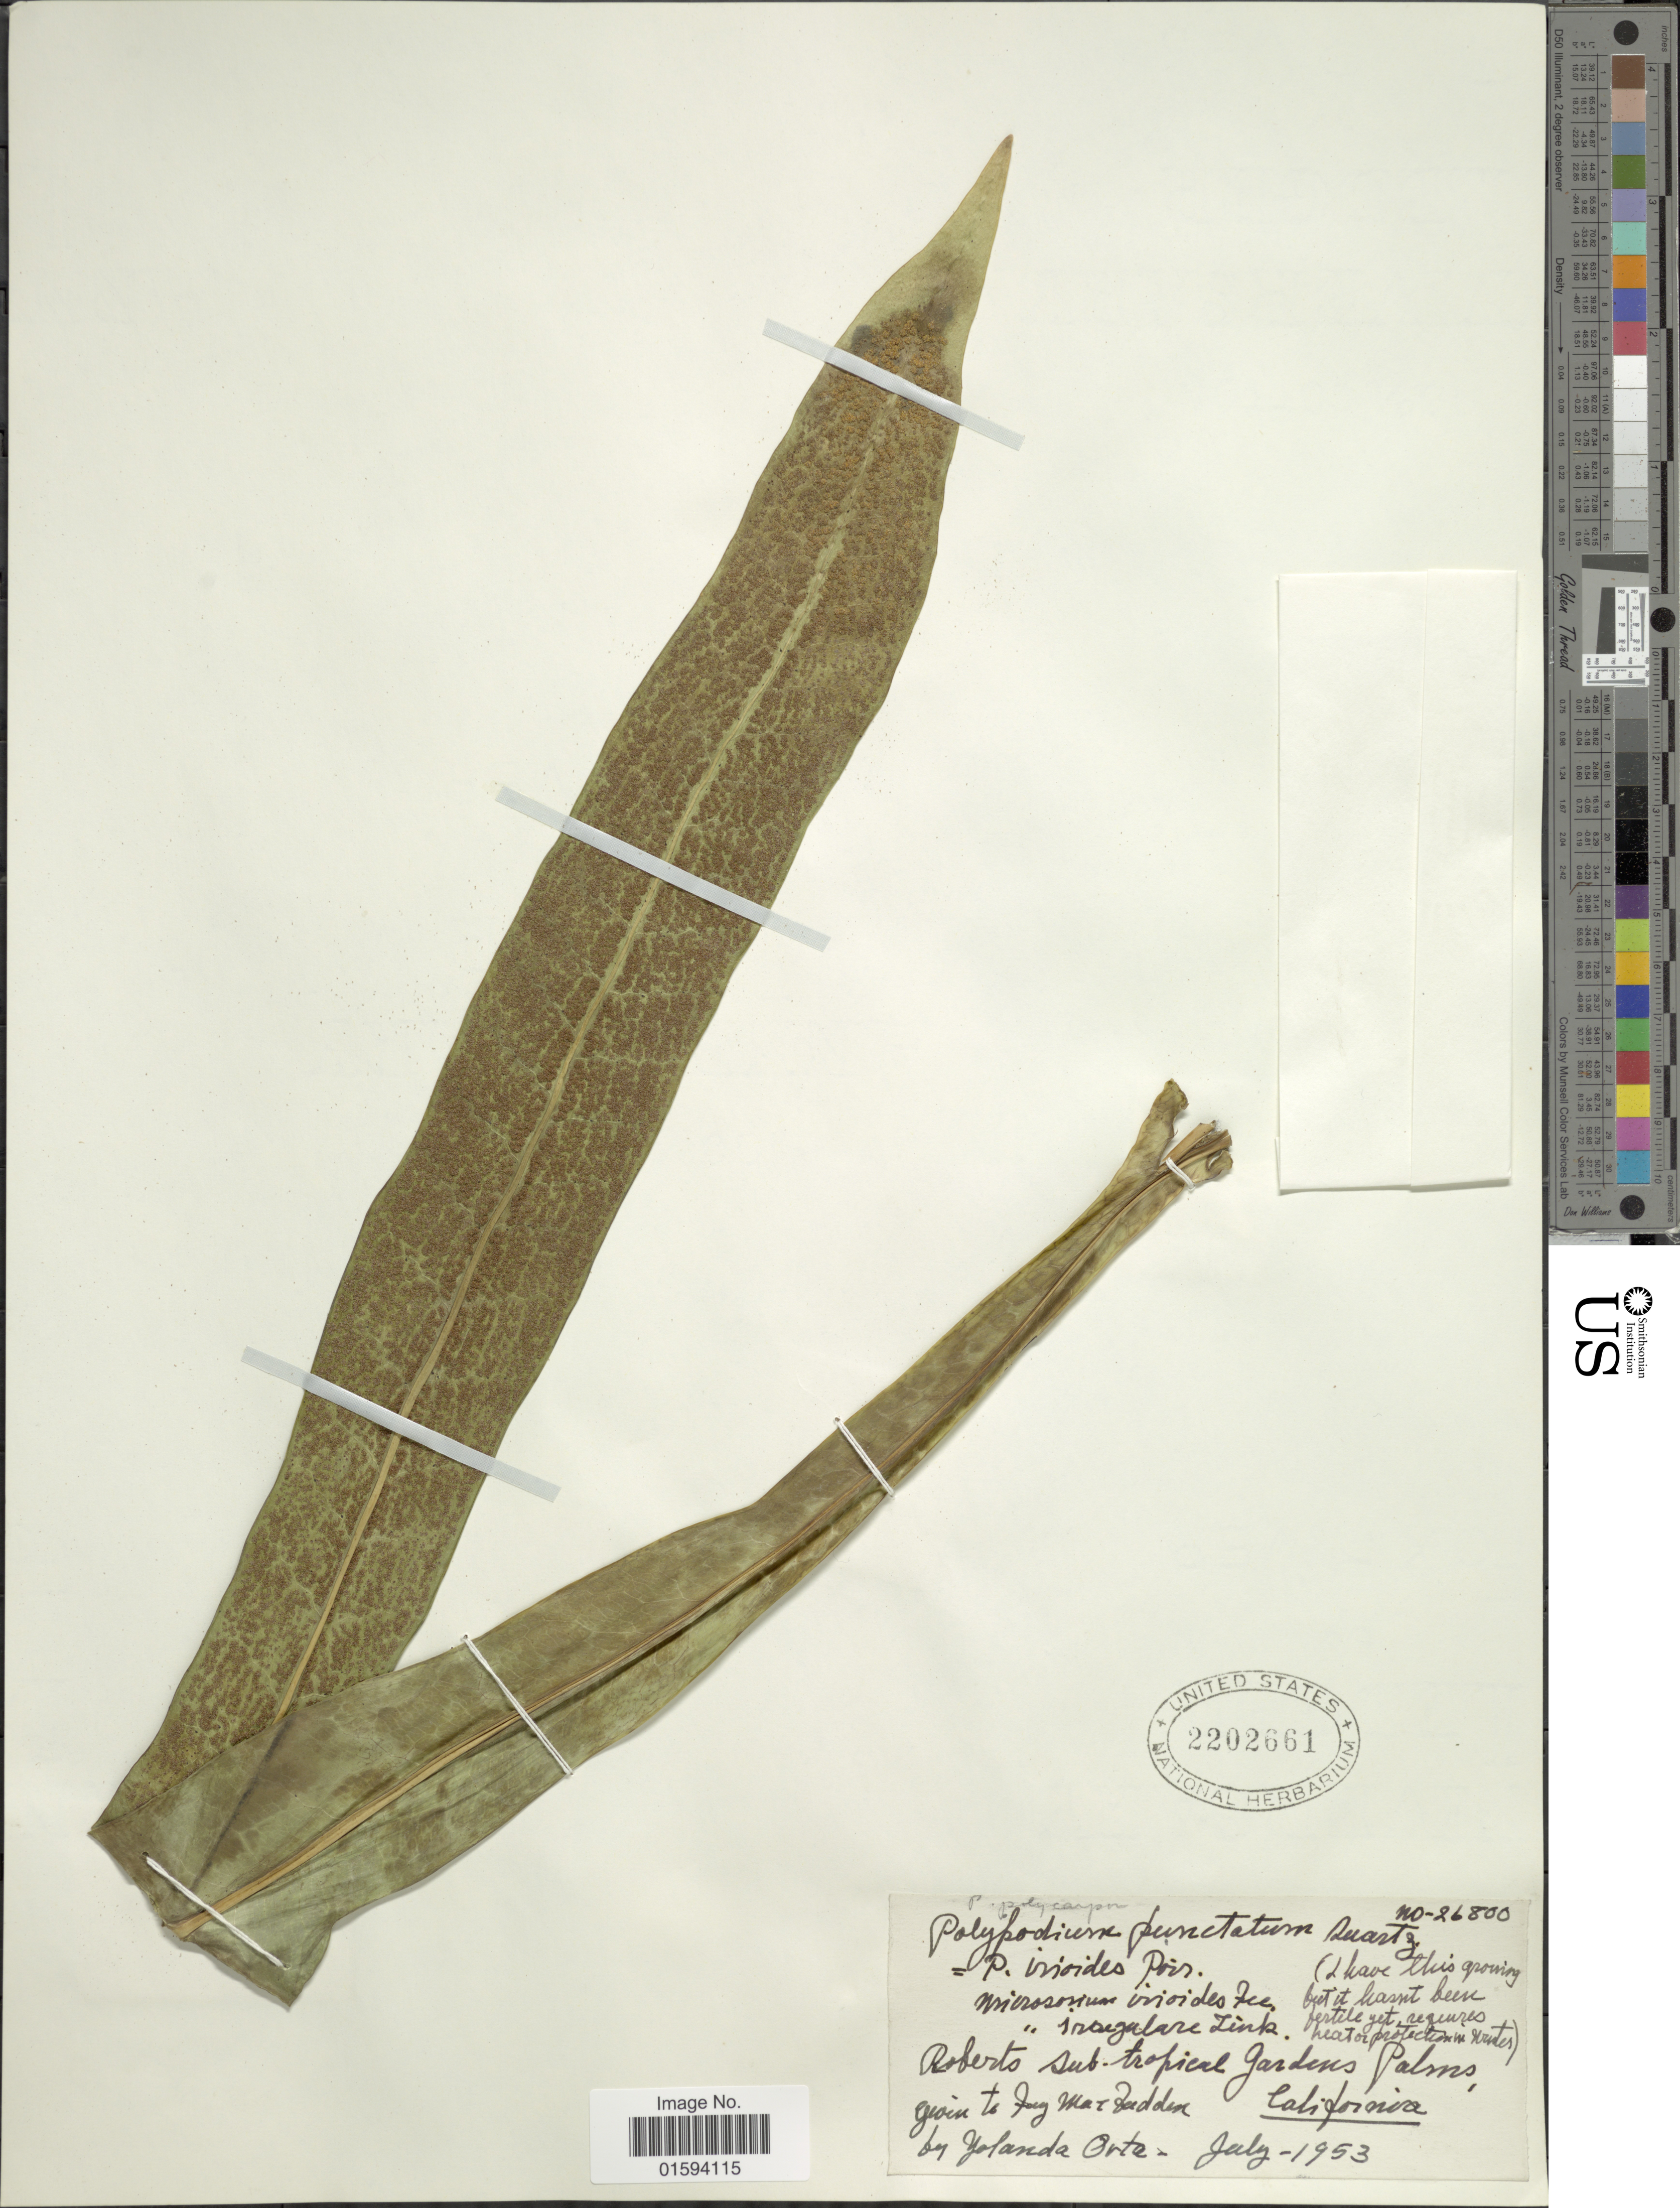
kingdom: Plantae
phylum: Tracheophyta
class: Polypodiopsida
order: Polypodiales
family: Polypodiaceae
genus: Polypodium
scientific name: Polypodium polycarpon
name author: Cav. ex Sw.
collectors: Y. Orta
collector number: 26800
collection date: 1953-07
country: United States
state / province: California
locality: Roberts sub. tropical Gardens Palms, California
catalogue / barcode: US 2202661